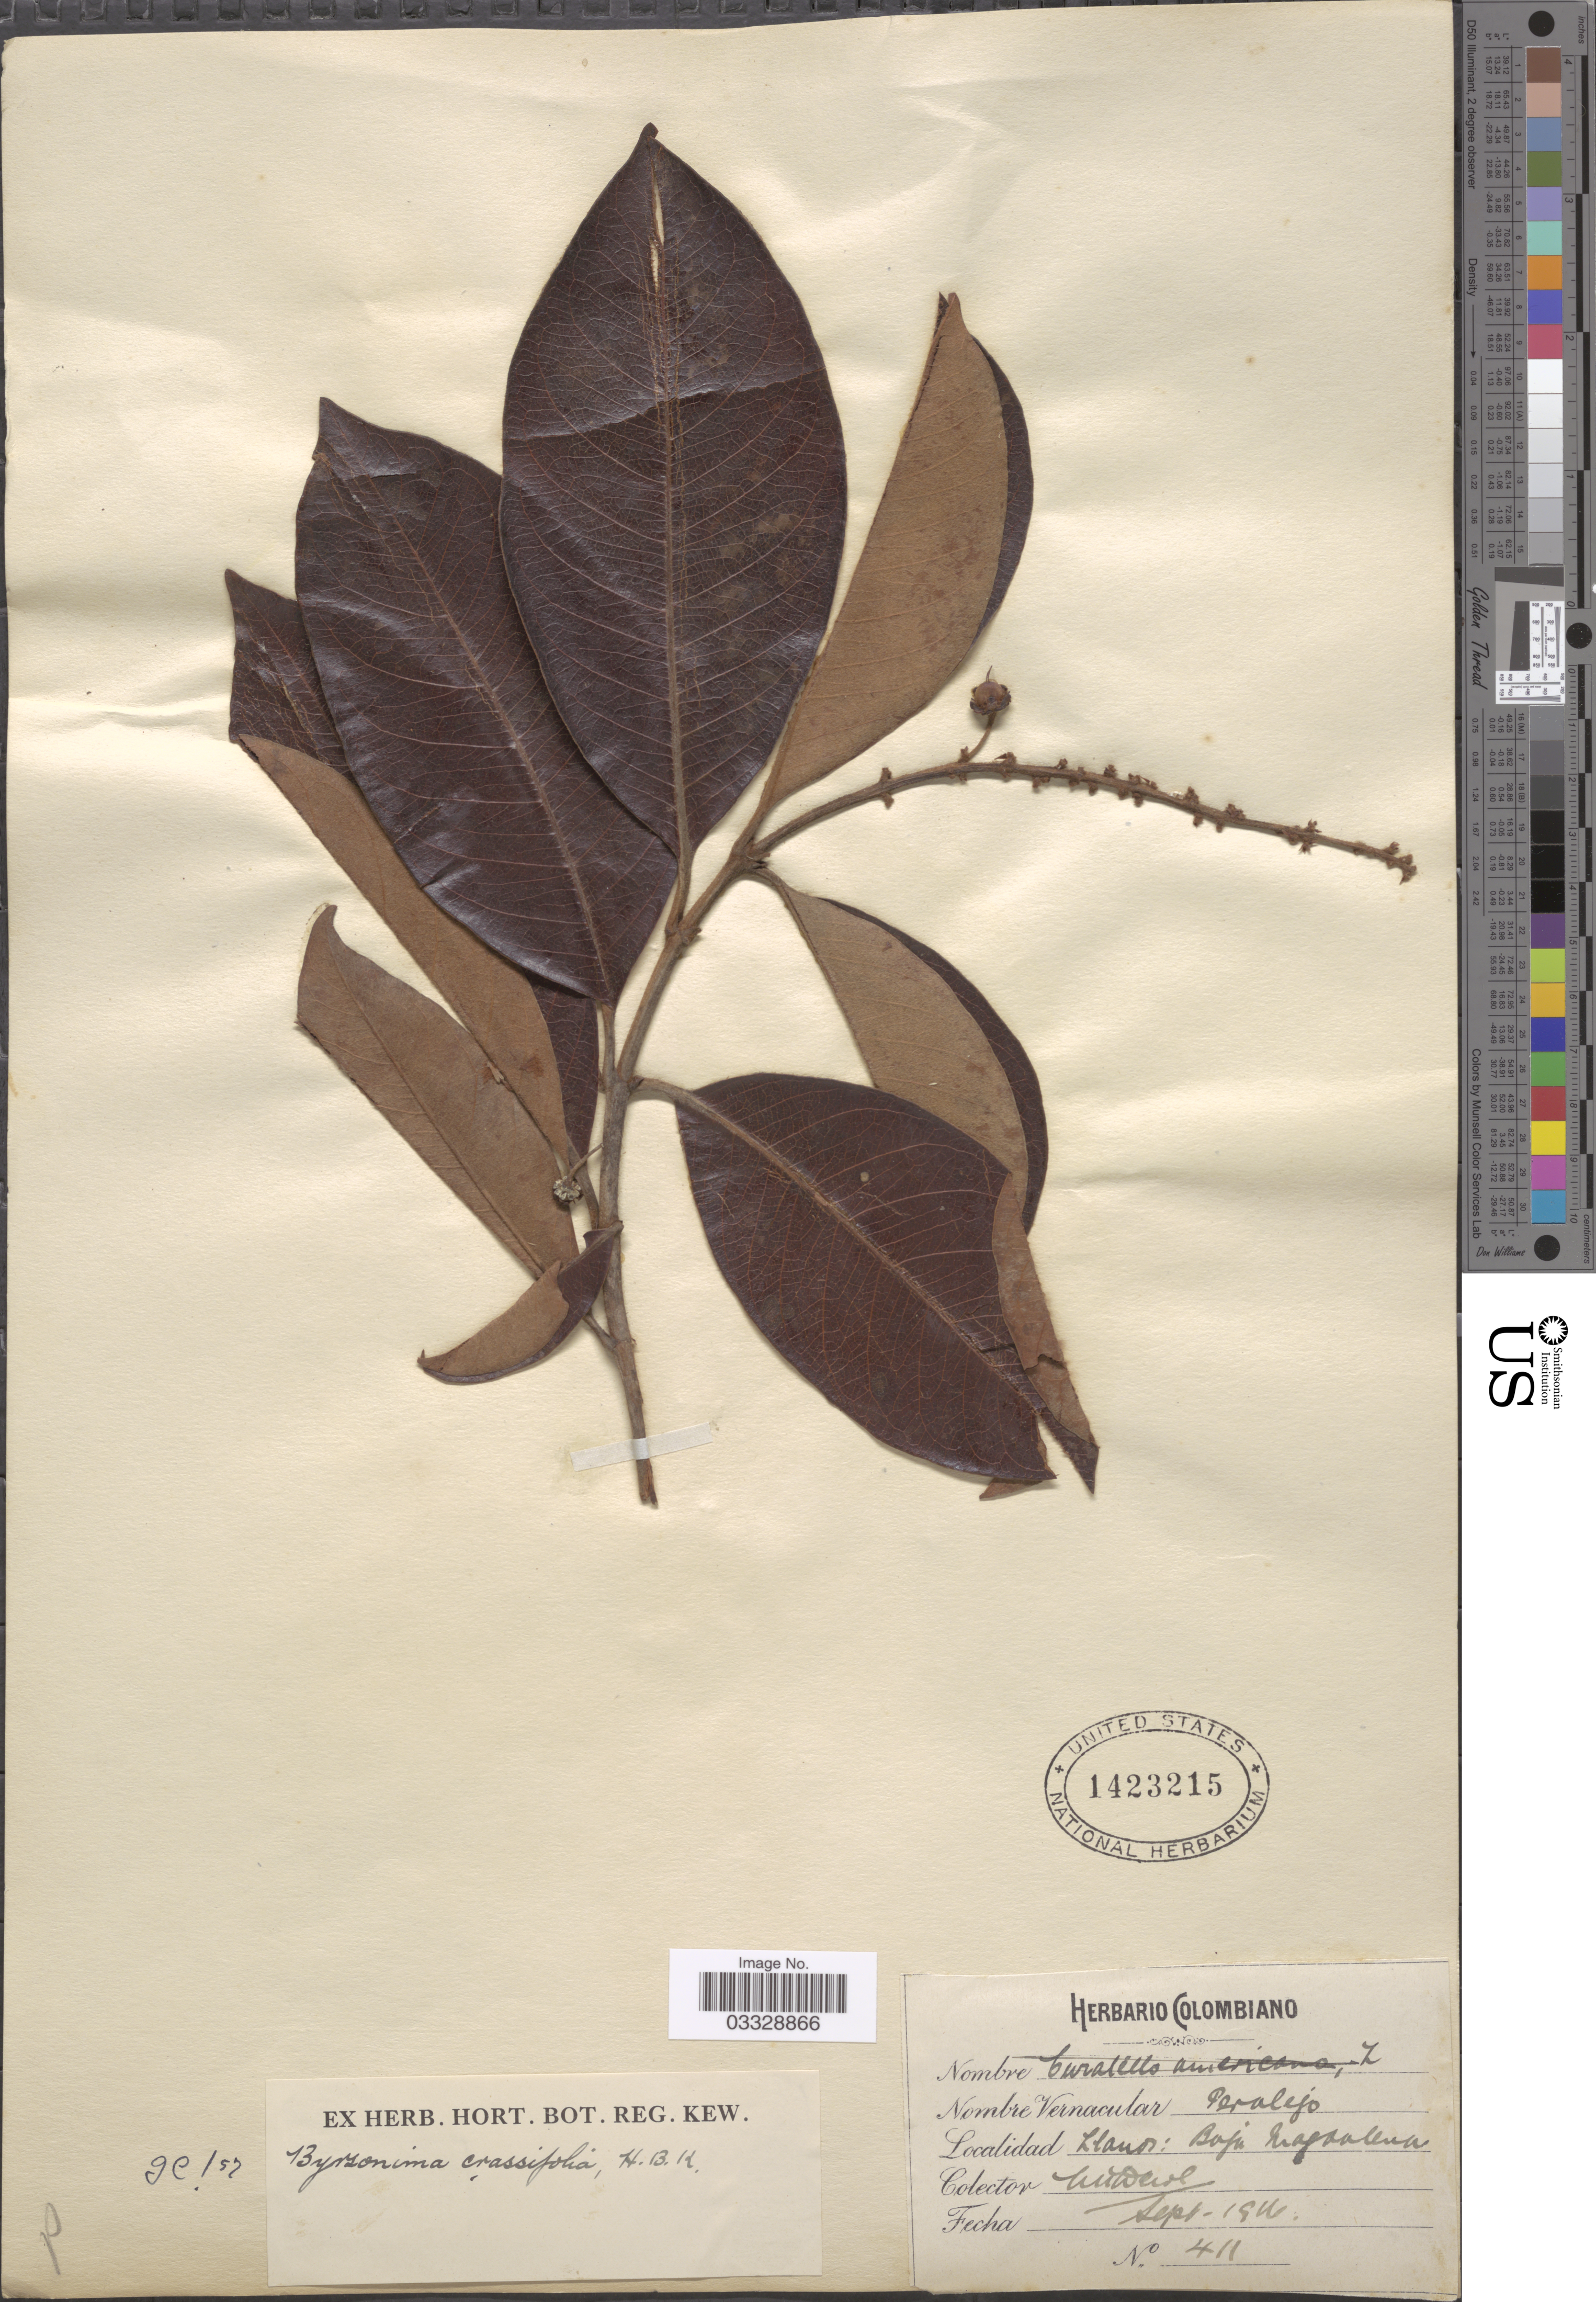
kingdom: Plantae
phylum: Tracheophyta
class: Magnoliopsida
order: Malpighiales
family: Malpighiaceae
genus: Byrsonima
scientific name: Byrsonima crassifolia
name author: (L.) Kunth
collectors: M. T. Dawe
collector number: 411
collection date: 1916-09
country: Colombia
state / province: Magdalena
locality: Llanos: Baja Magdalena.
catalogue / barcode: US 1423215